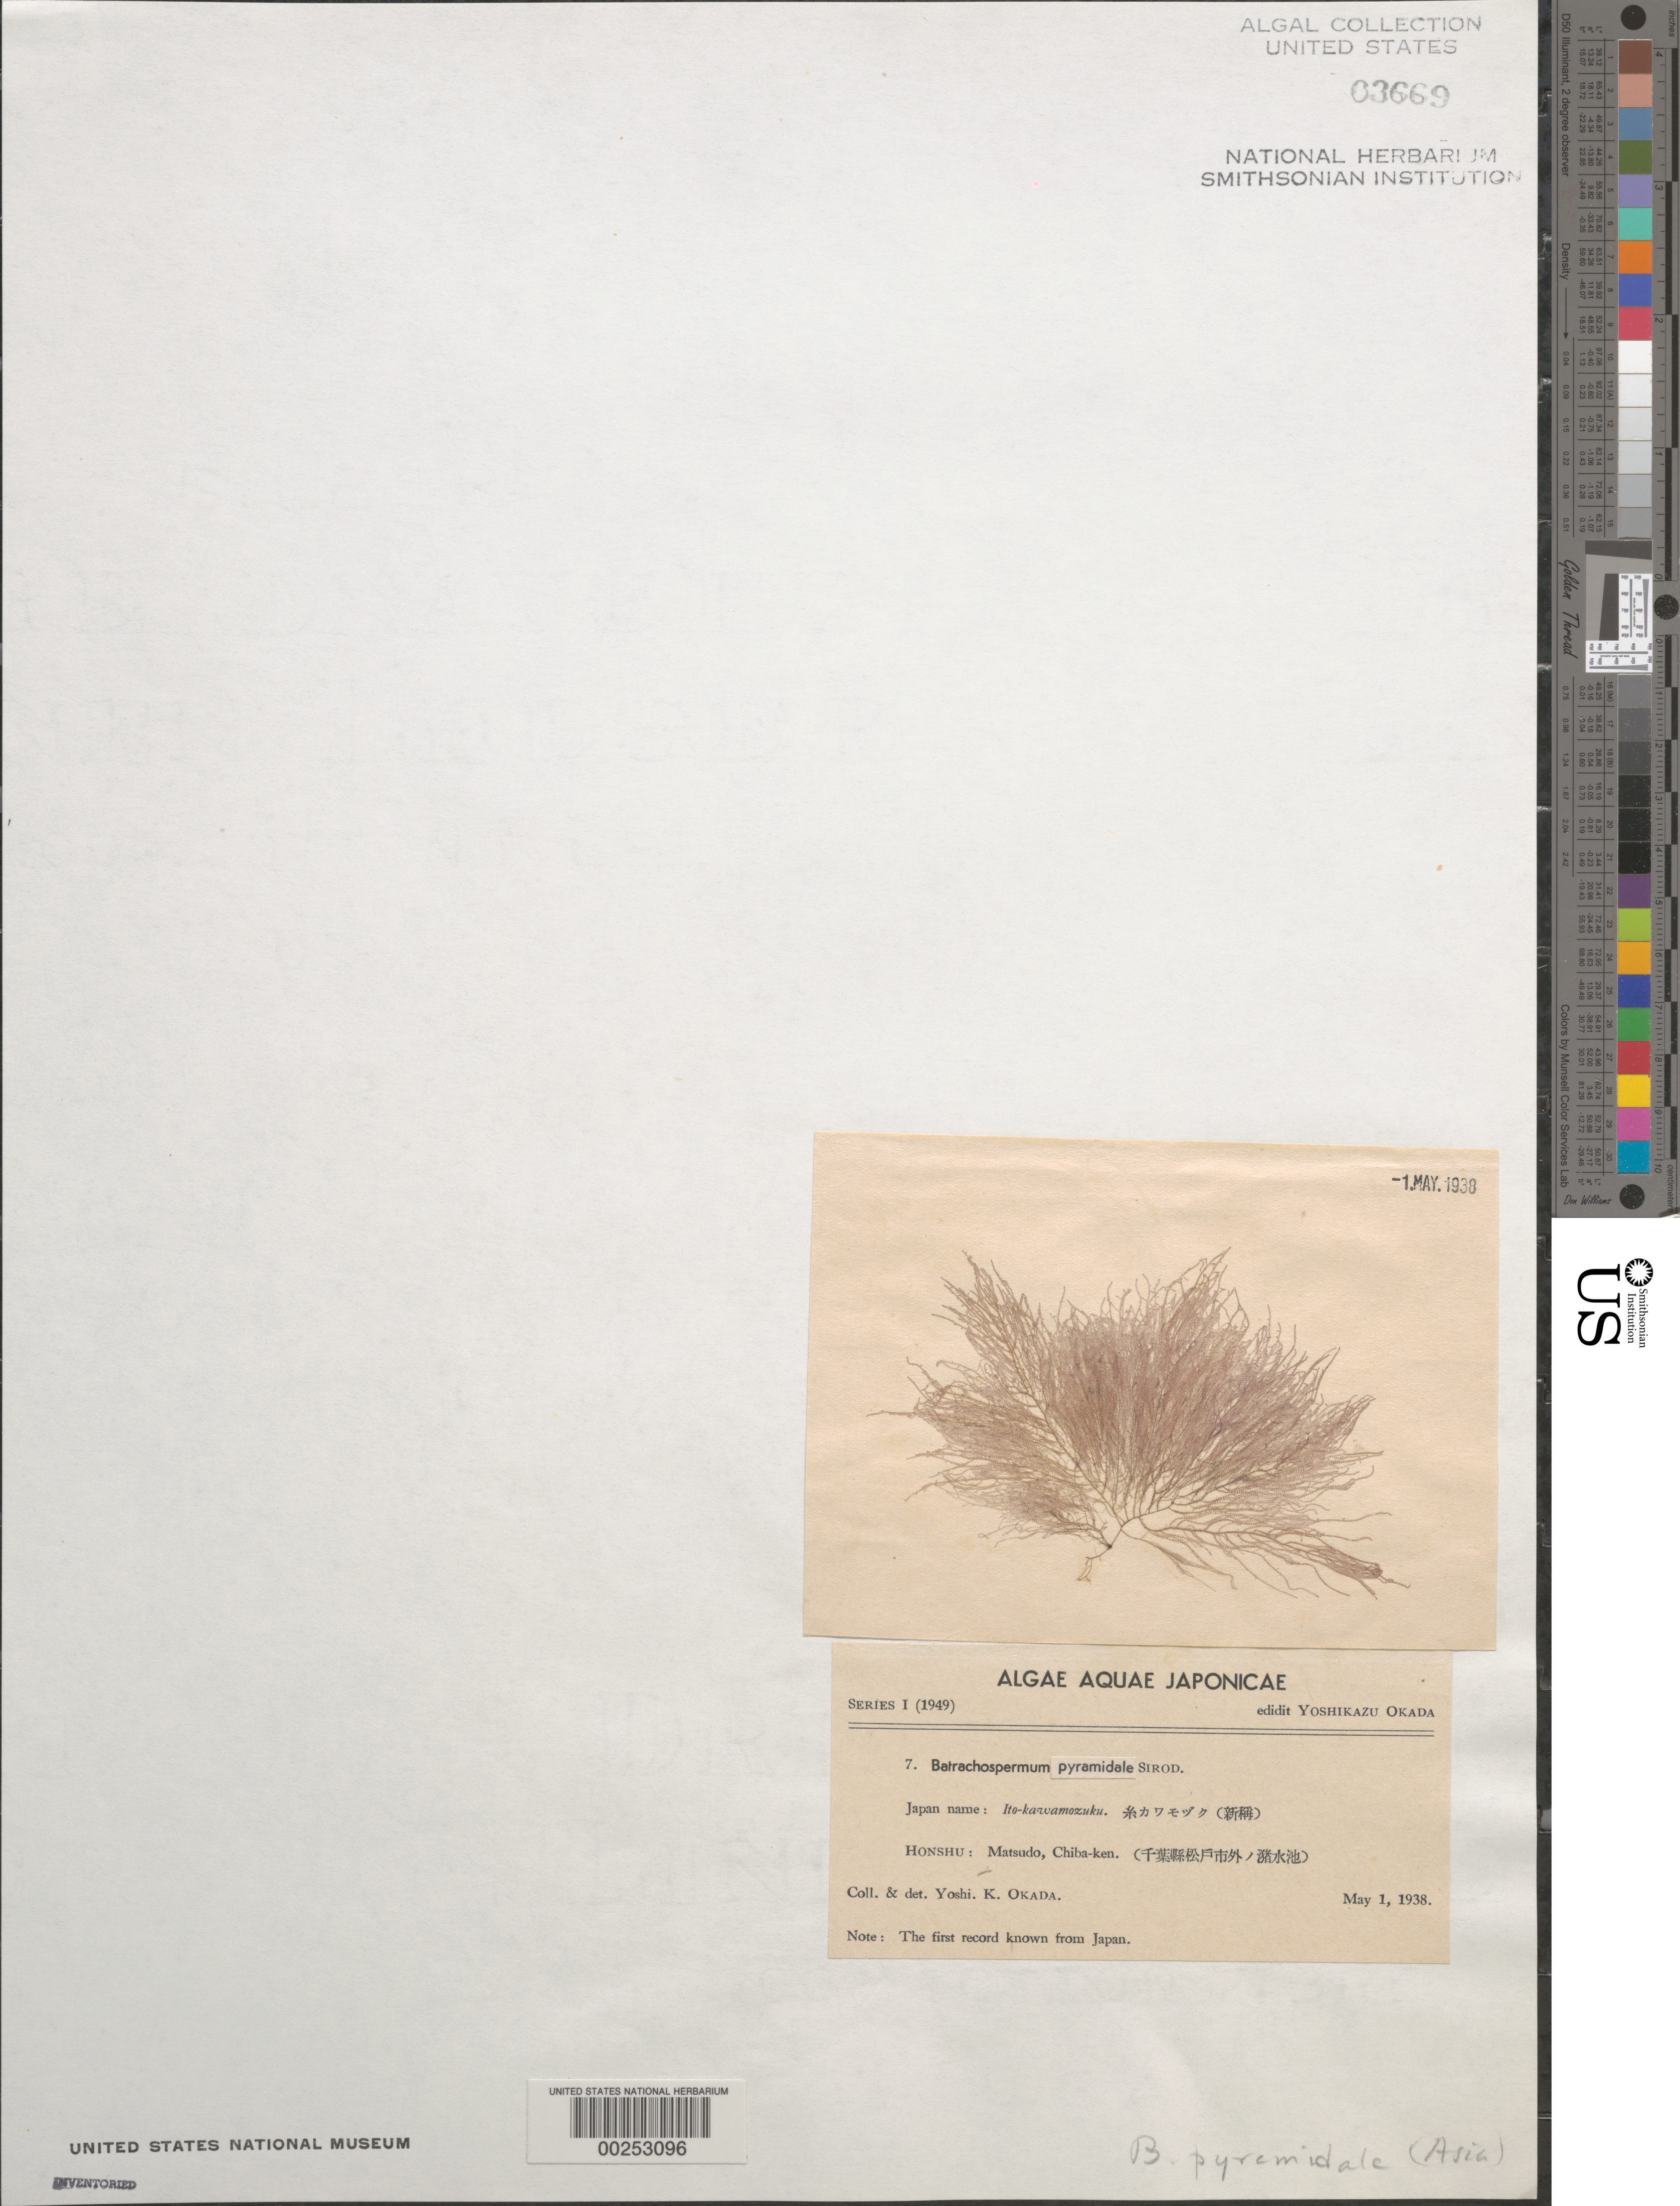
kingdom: Plantae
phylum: Rhodophyta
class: Florideophyceae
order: Batrachospermales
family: Batrachospermaceae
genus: Batrachospermum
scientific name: Batrachospermum gelatinosum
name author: (L.) DC.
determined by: Algae name updating Project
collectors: Y. Okada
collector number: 7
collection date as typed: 01 May 1938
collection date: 1938-05-01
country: Japan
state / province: Tiba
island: Honshu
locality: Matsudo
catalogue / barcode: US 3669